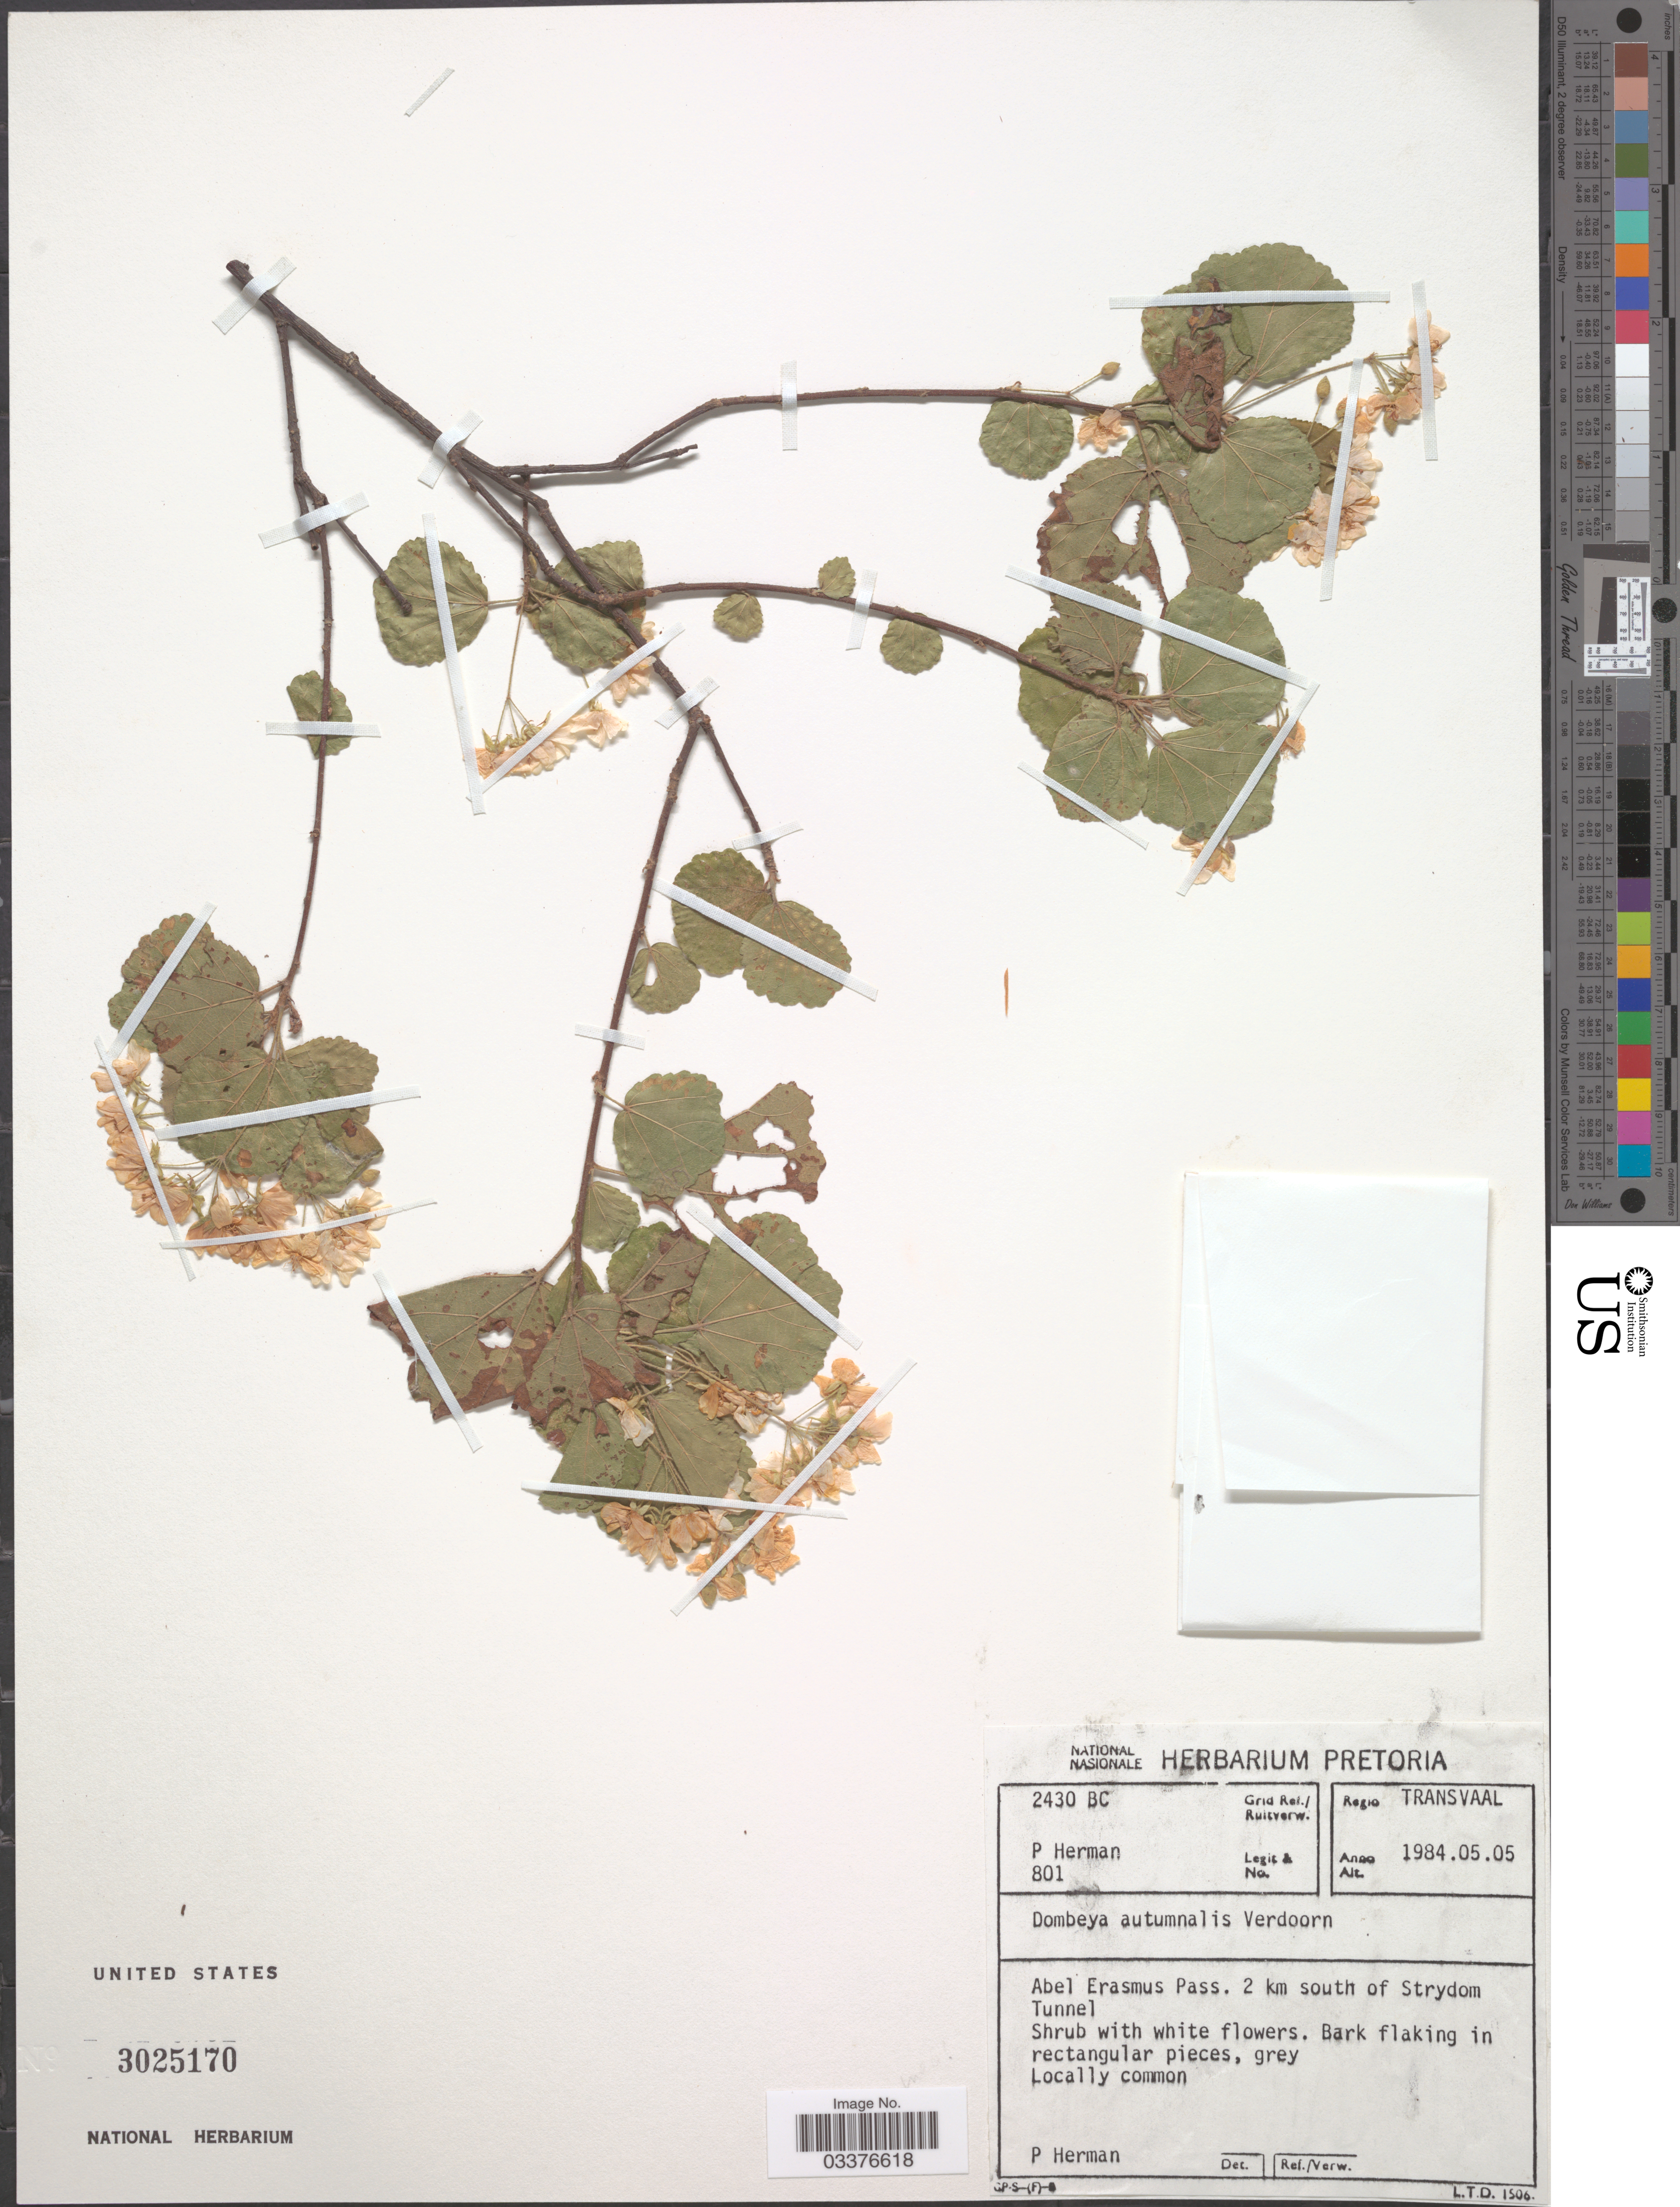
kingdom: Plantae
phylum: Tracheophyta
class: Magnoliopsida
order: Malvales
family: Malvaceae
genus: Dombeya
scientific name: Dombeya autumnalis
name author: Verd.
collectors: P. Herman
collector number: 801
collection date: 1984-05-05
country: South Africa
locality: Regio Transvaal. Grid Ref./Ruitverw. 2430 BC. Abel Erasmus Pass. 2 km south of Strydom Tunnel.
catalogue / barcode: US 3025170